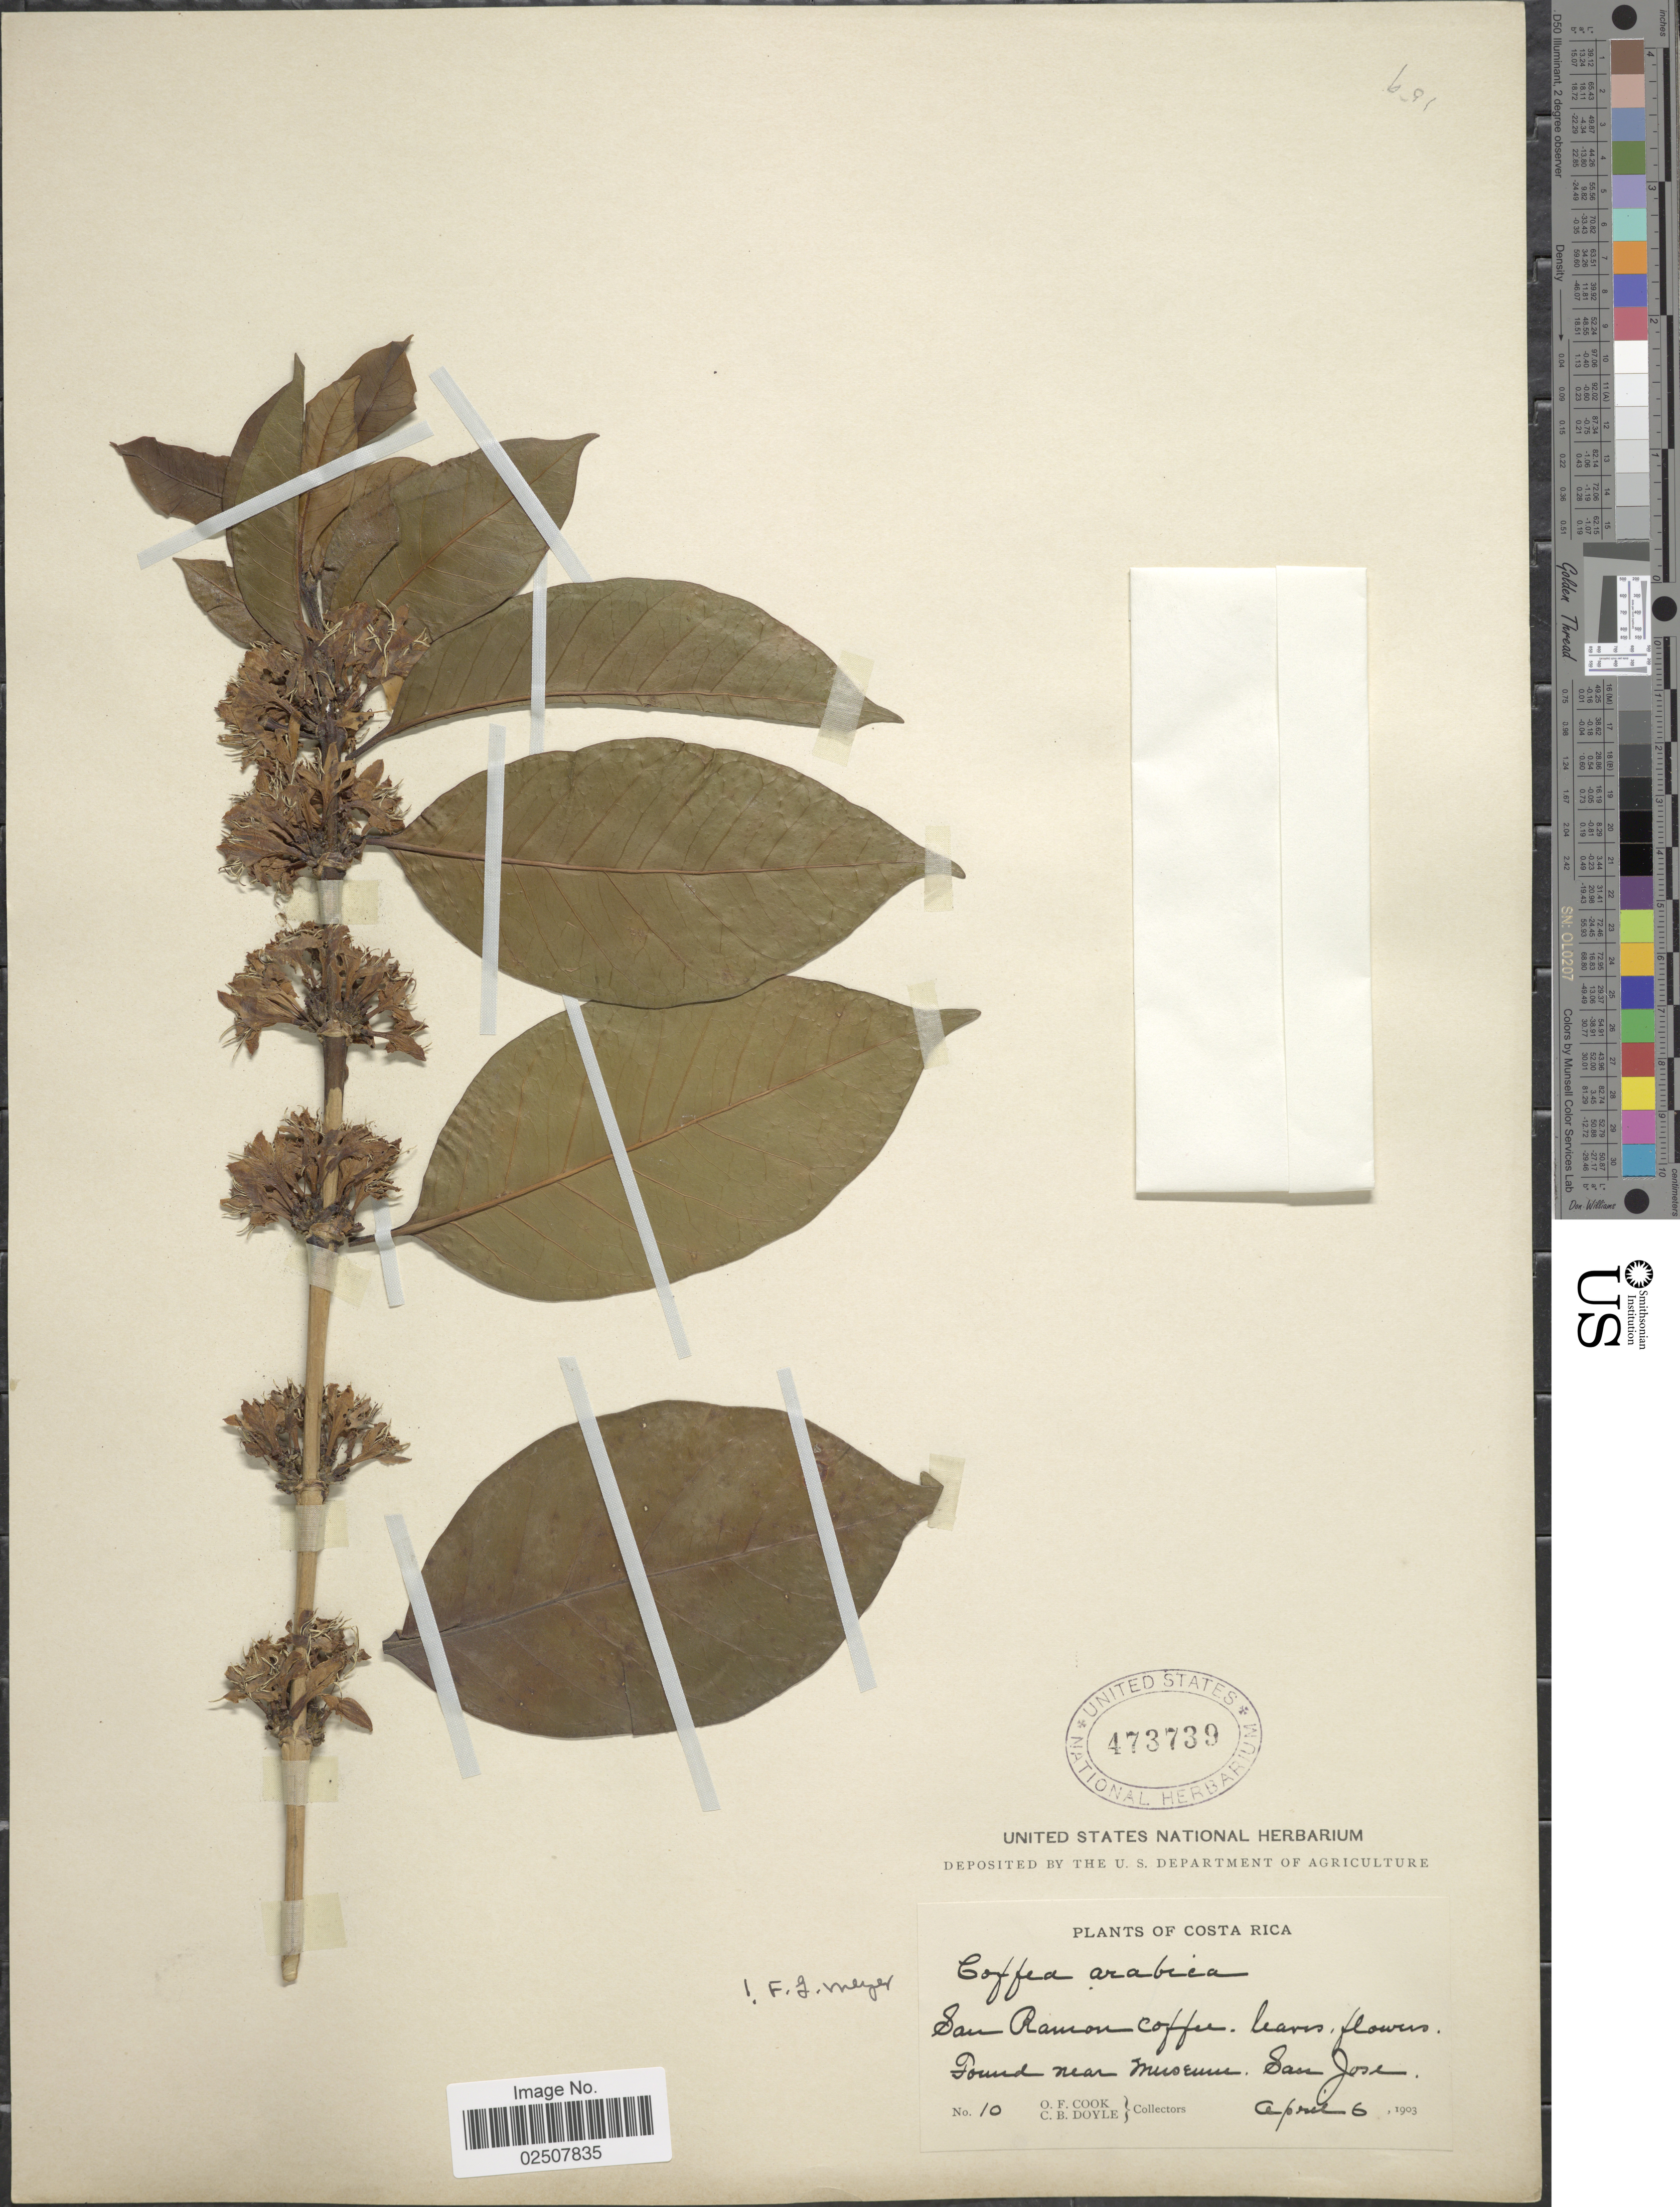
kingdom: Plantae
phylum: Tracheophyta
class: Magnoliopsida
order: Gentianales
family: Rubiaceae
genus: Coffea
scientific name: Coffea arabica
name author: L.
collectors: O. F. Cook & C. Doyle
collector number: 10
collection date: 1903-04-06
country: Costa Rica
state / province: San José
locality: San Ramon Coffee, Found near Museum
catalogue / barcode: US 473739